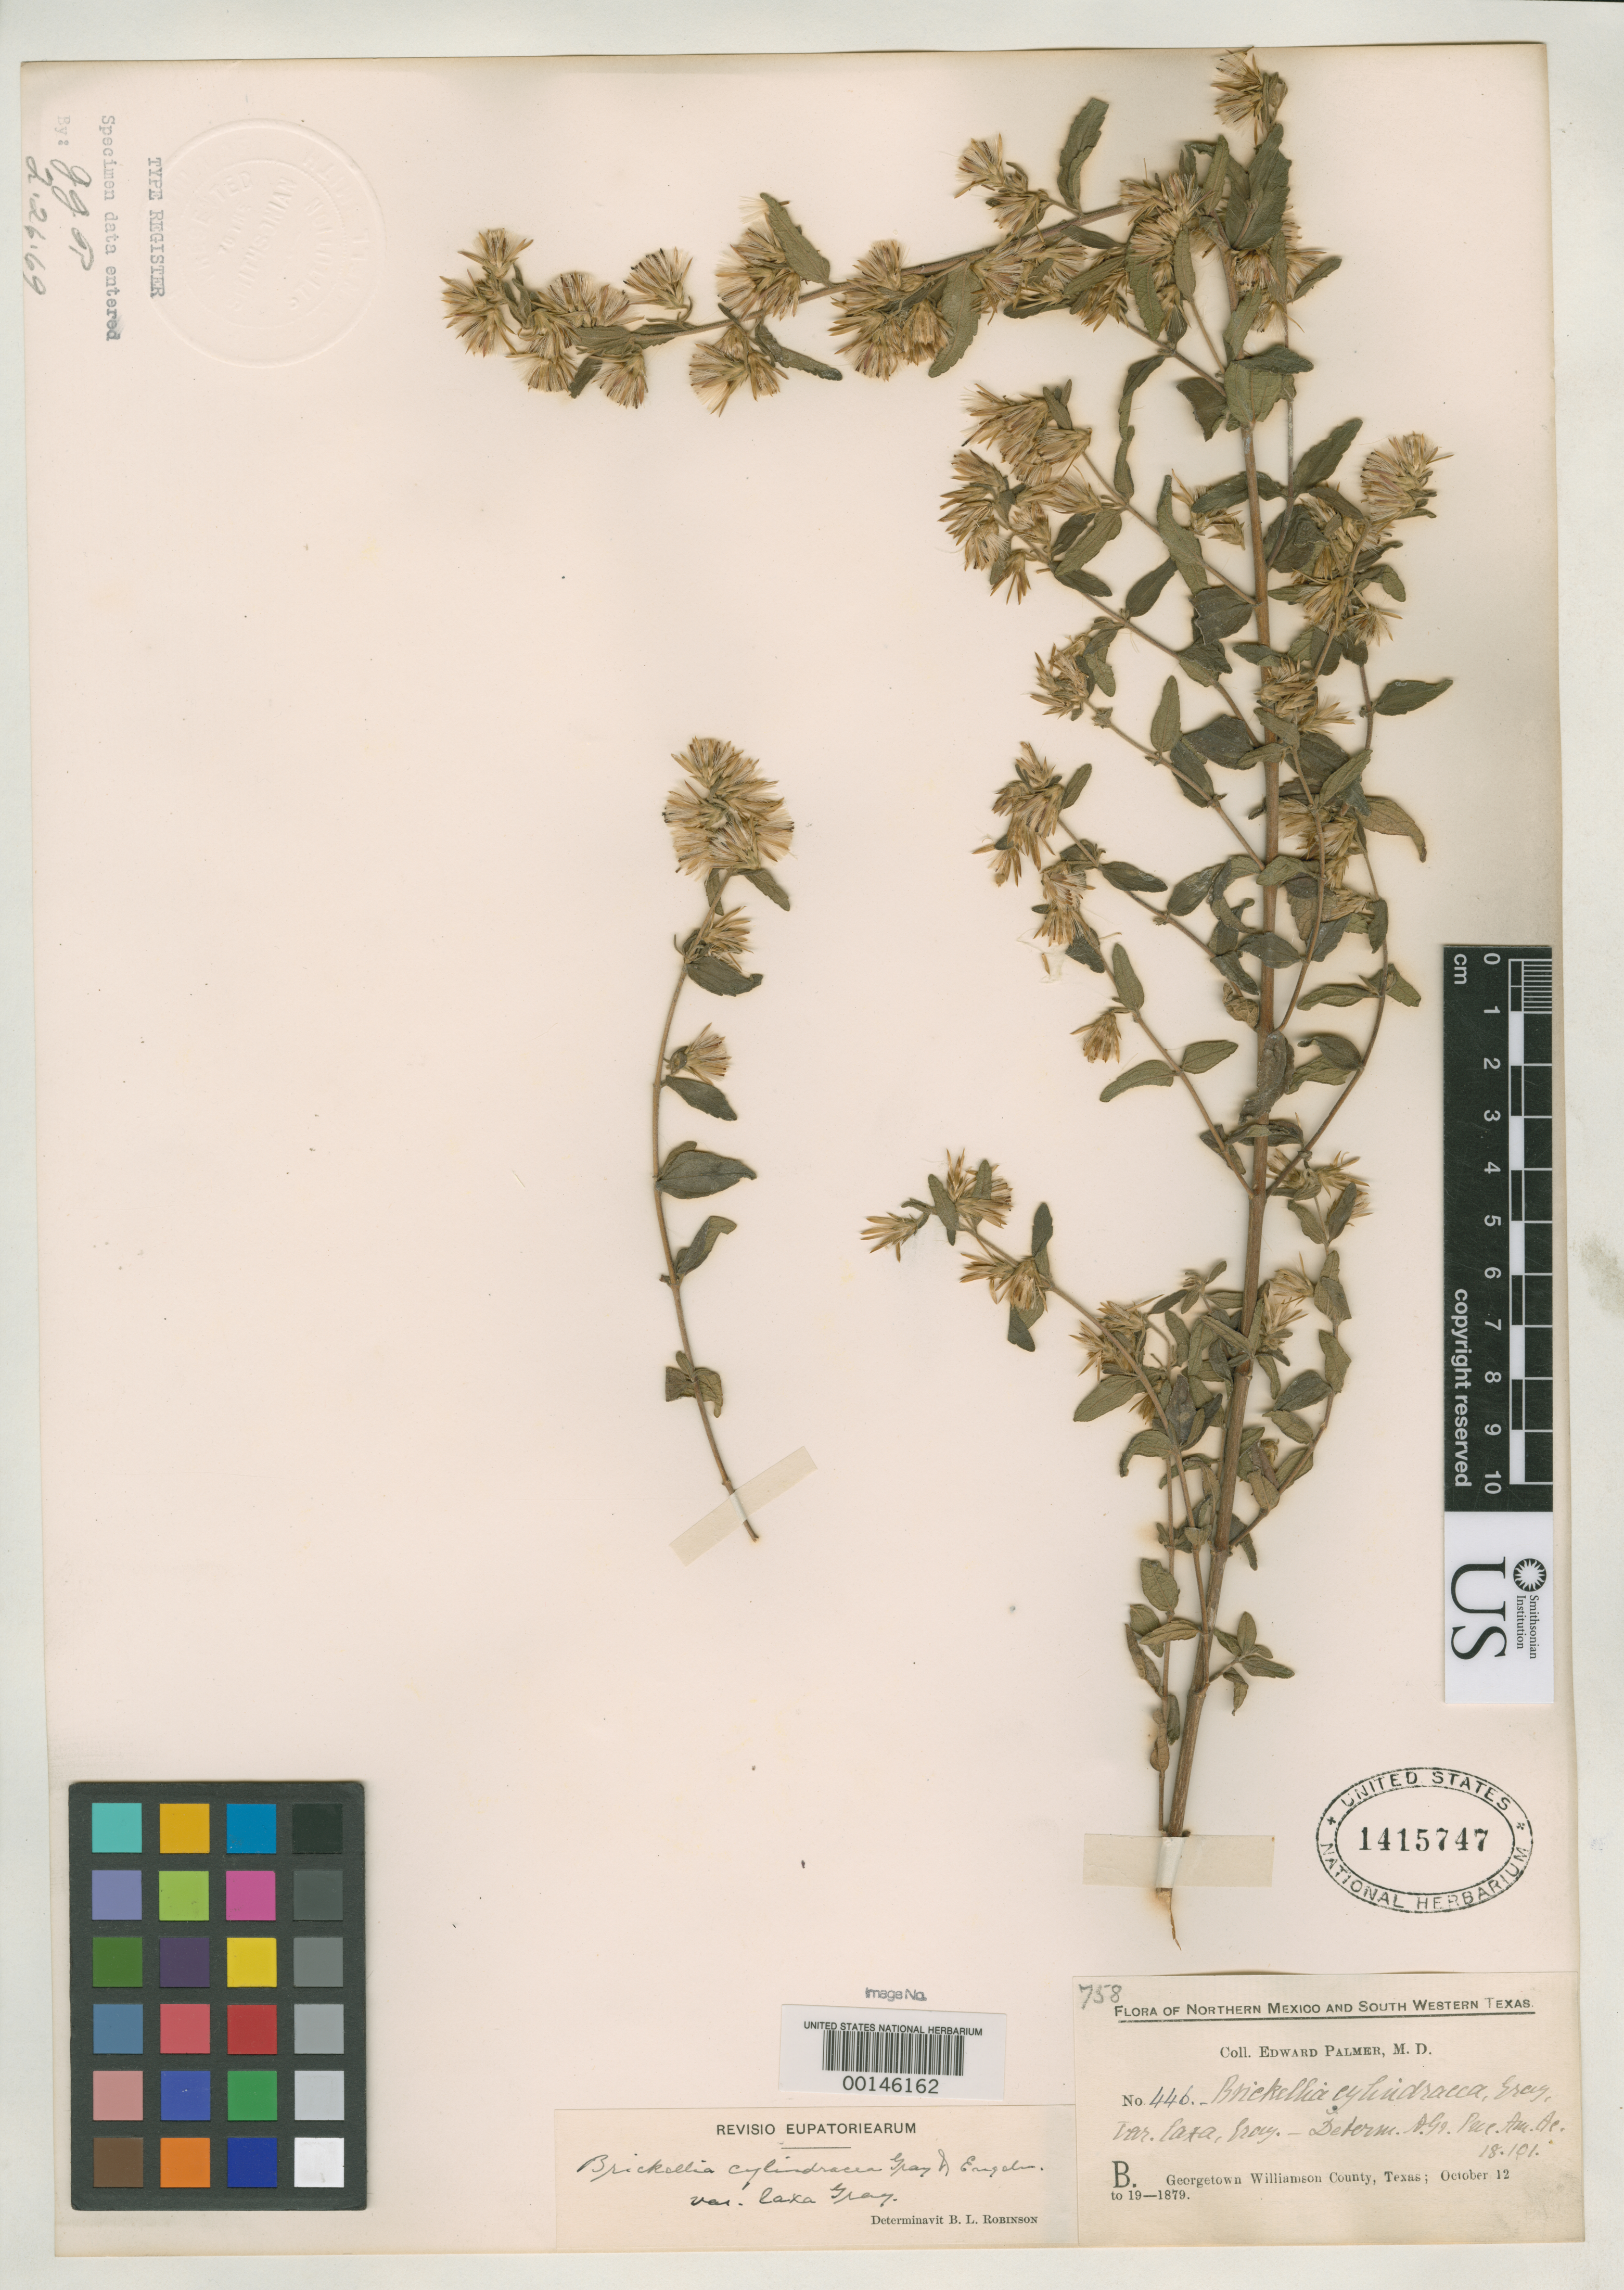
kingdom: Plantae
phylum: Tracheophyta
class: Magnoliopsida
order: Asterales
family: Asteraceae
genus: Brickellia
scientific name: Brickellia cylindracea var. laxa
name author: A. Gray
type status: Isotype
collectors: E. Palmer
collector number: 446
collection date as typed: October 12 to 19 - 1879.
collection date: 1879-10-12/1879-10-19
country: United States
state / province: Texas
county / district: Williamson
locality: Georgetown.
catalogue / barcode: US 1415747